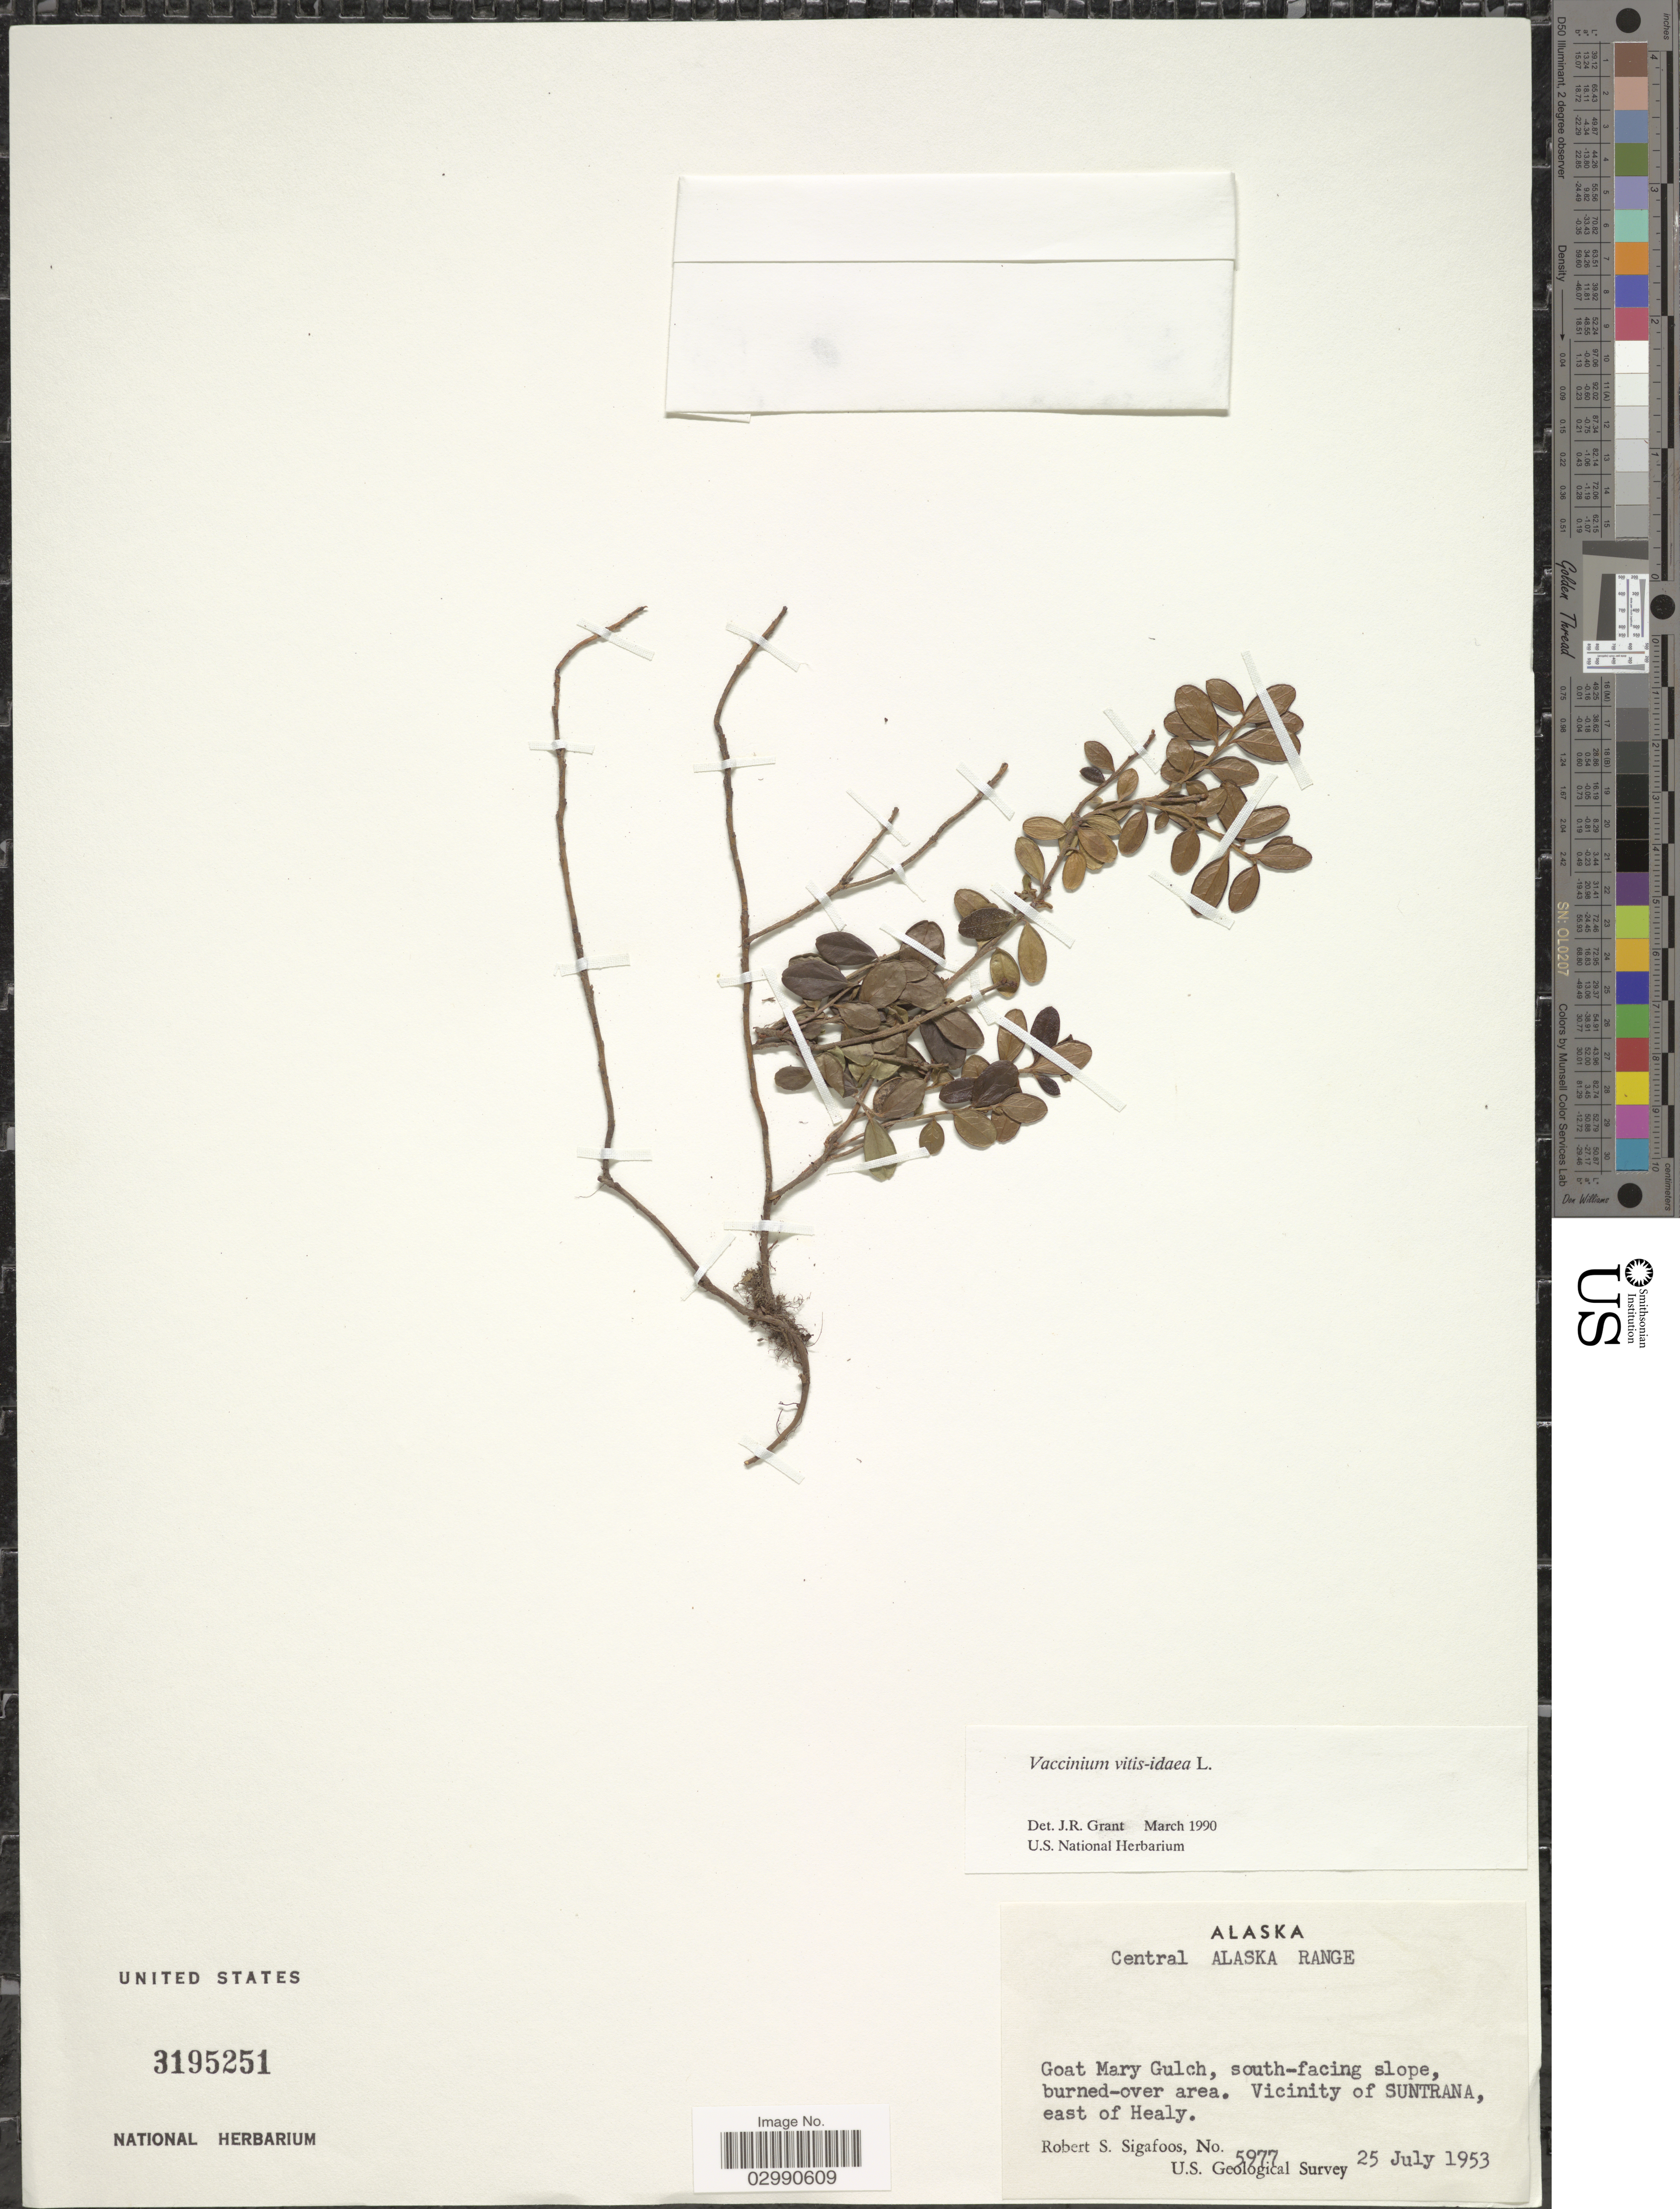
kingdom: Plantae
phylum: Tracheophyta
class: Magnoliopsida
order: Ericales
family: Ericaceae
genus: Vaccinium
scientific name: Vaccinium vitis-idaea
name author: L.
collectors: R. Sigafoos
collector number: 5977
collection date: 1953-07-25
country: United States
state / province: Alaska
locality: Central Alaska Range. Goat Mary Gulch, south-facing slope, burned-over area. Vicinity of Suntrana, east of Healy.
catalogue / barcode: US 3195251